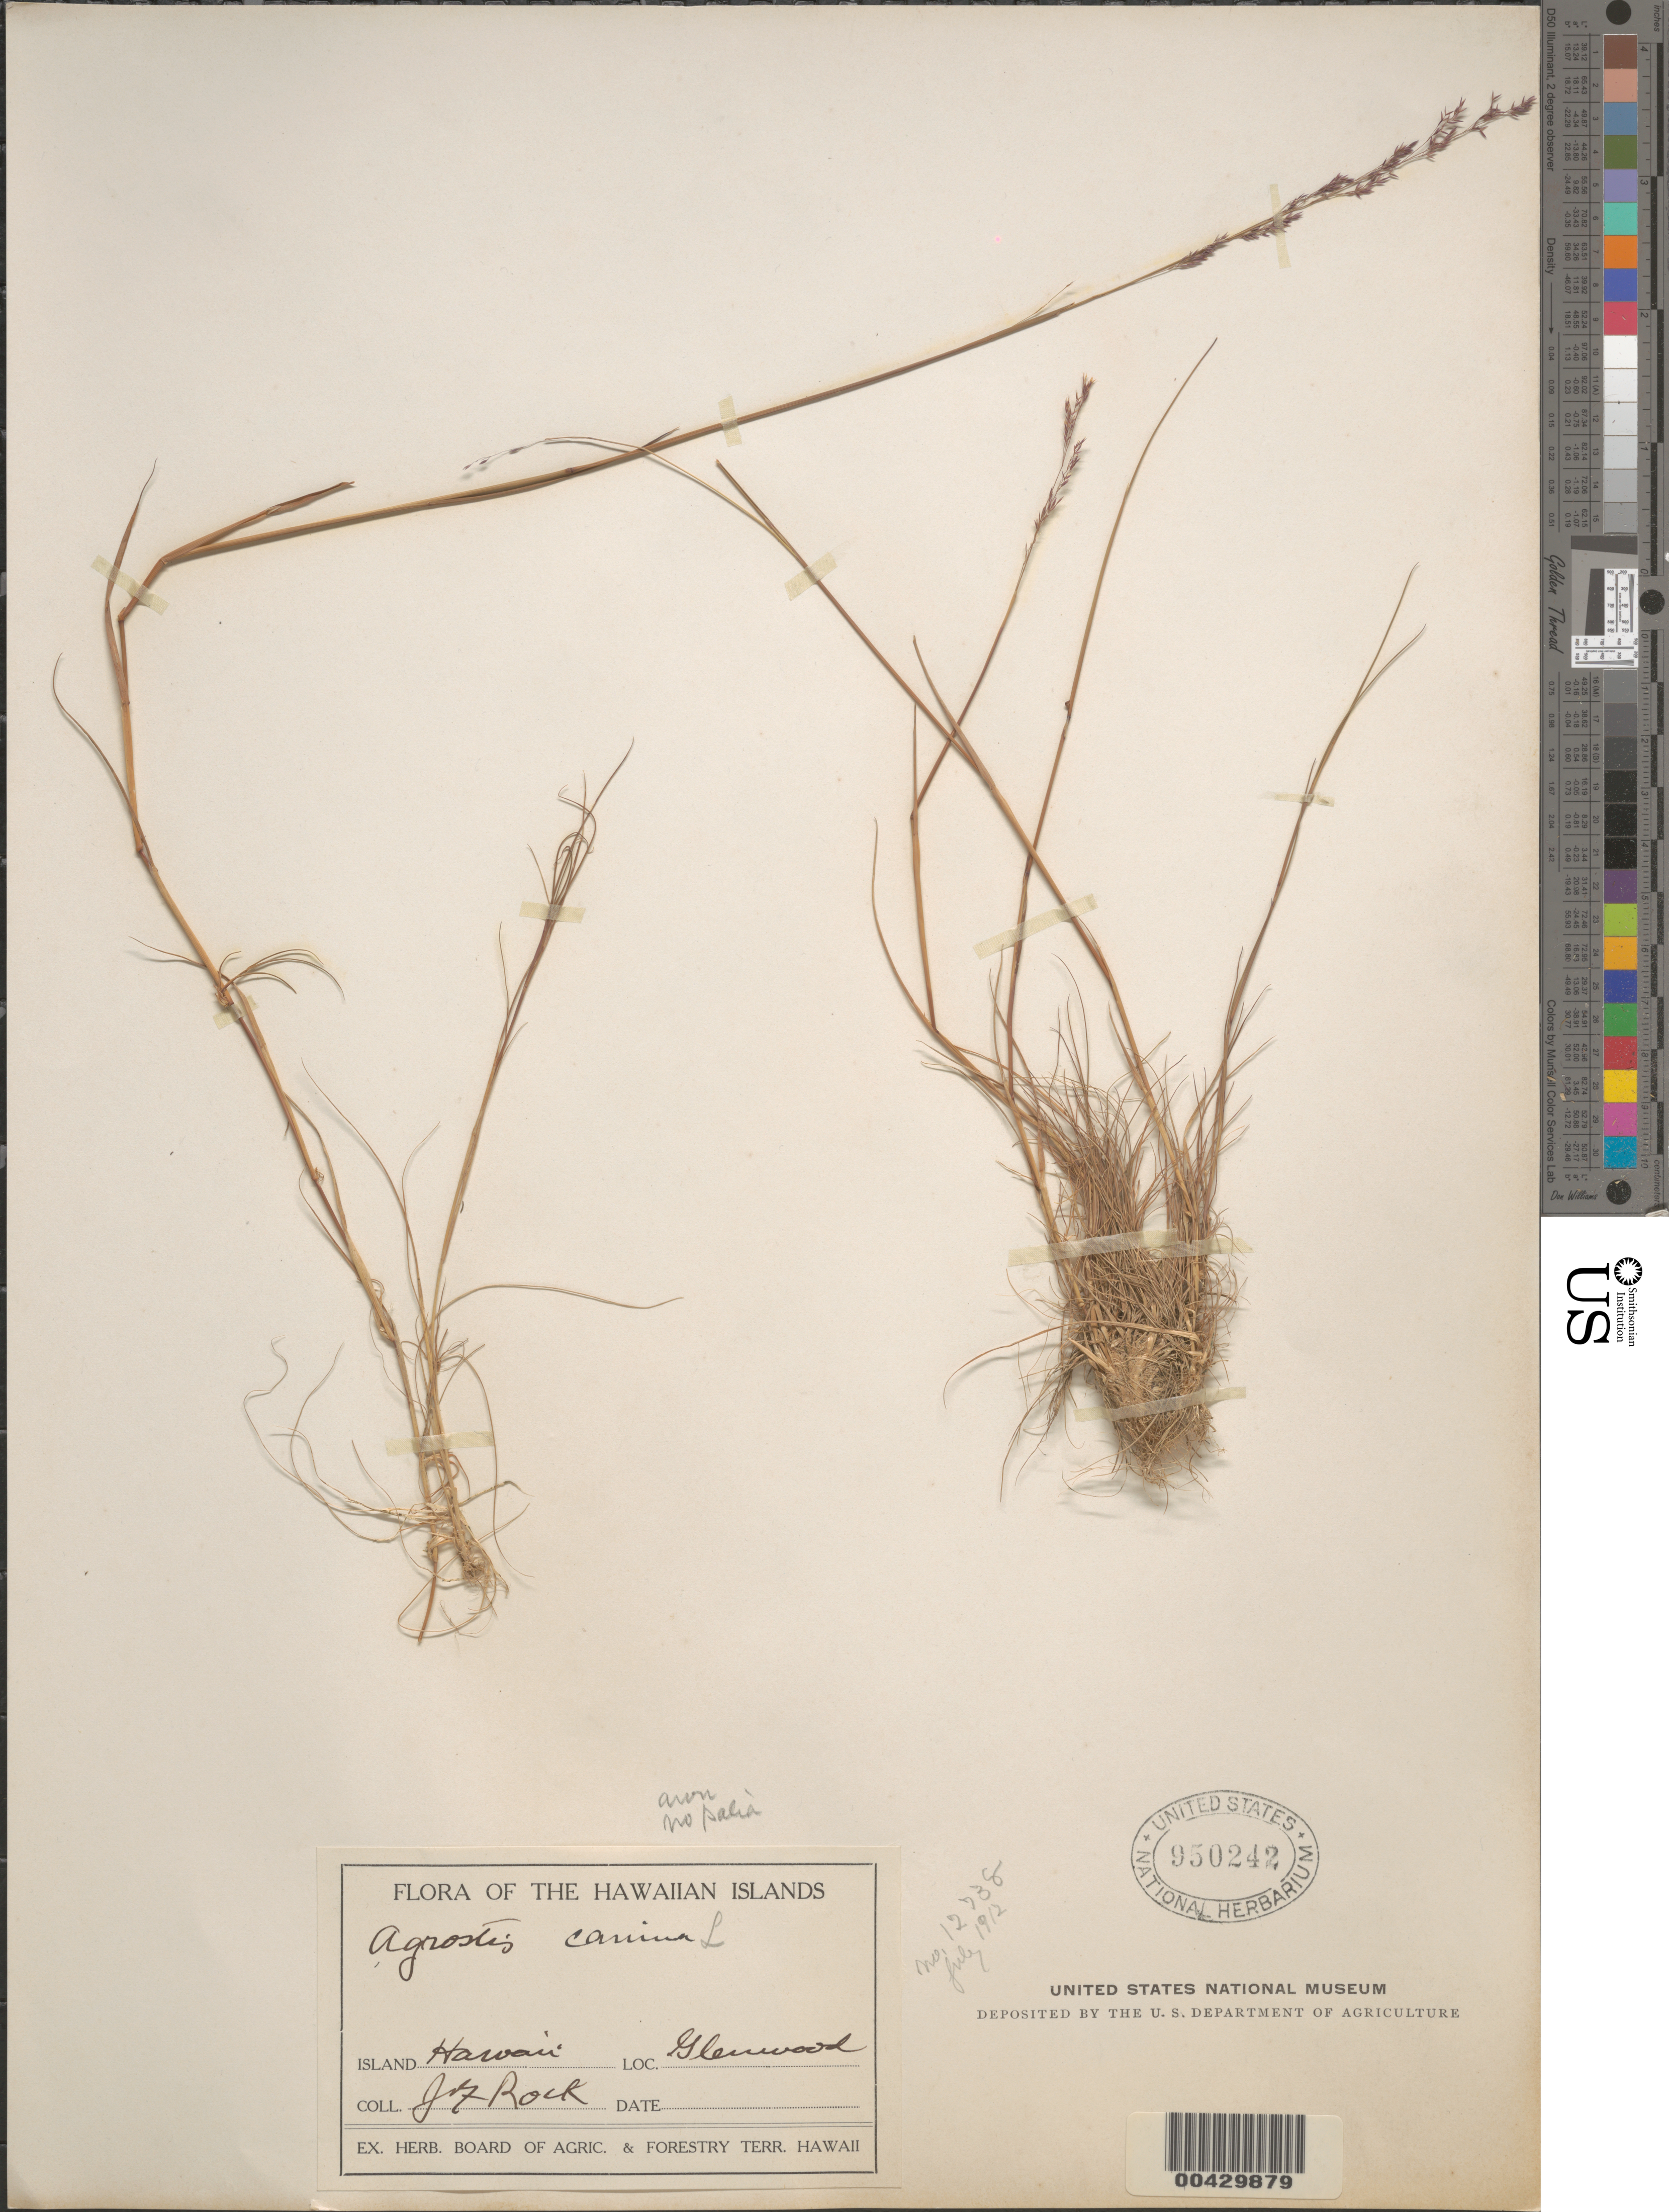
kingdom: Plantae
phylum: Tracheophyta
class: Liliopsida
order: Poales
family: Poaceae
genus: Agrostis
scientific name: Agrostis canina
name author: L.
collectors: J. F. Rock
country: United States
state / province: Hawaii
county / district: Kauai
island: Kaua'i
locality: Glenwood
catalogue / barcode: US 950242